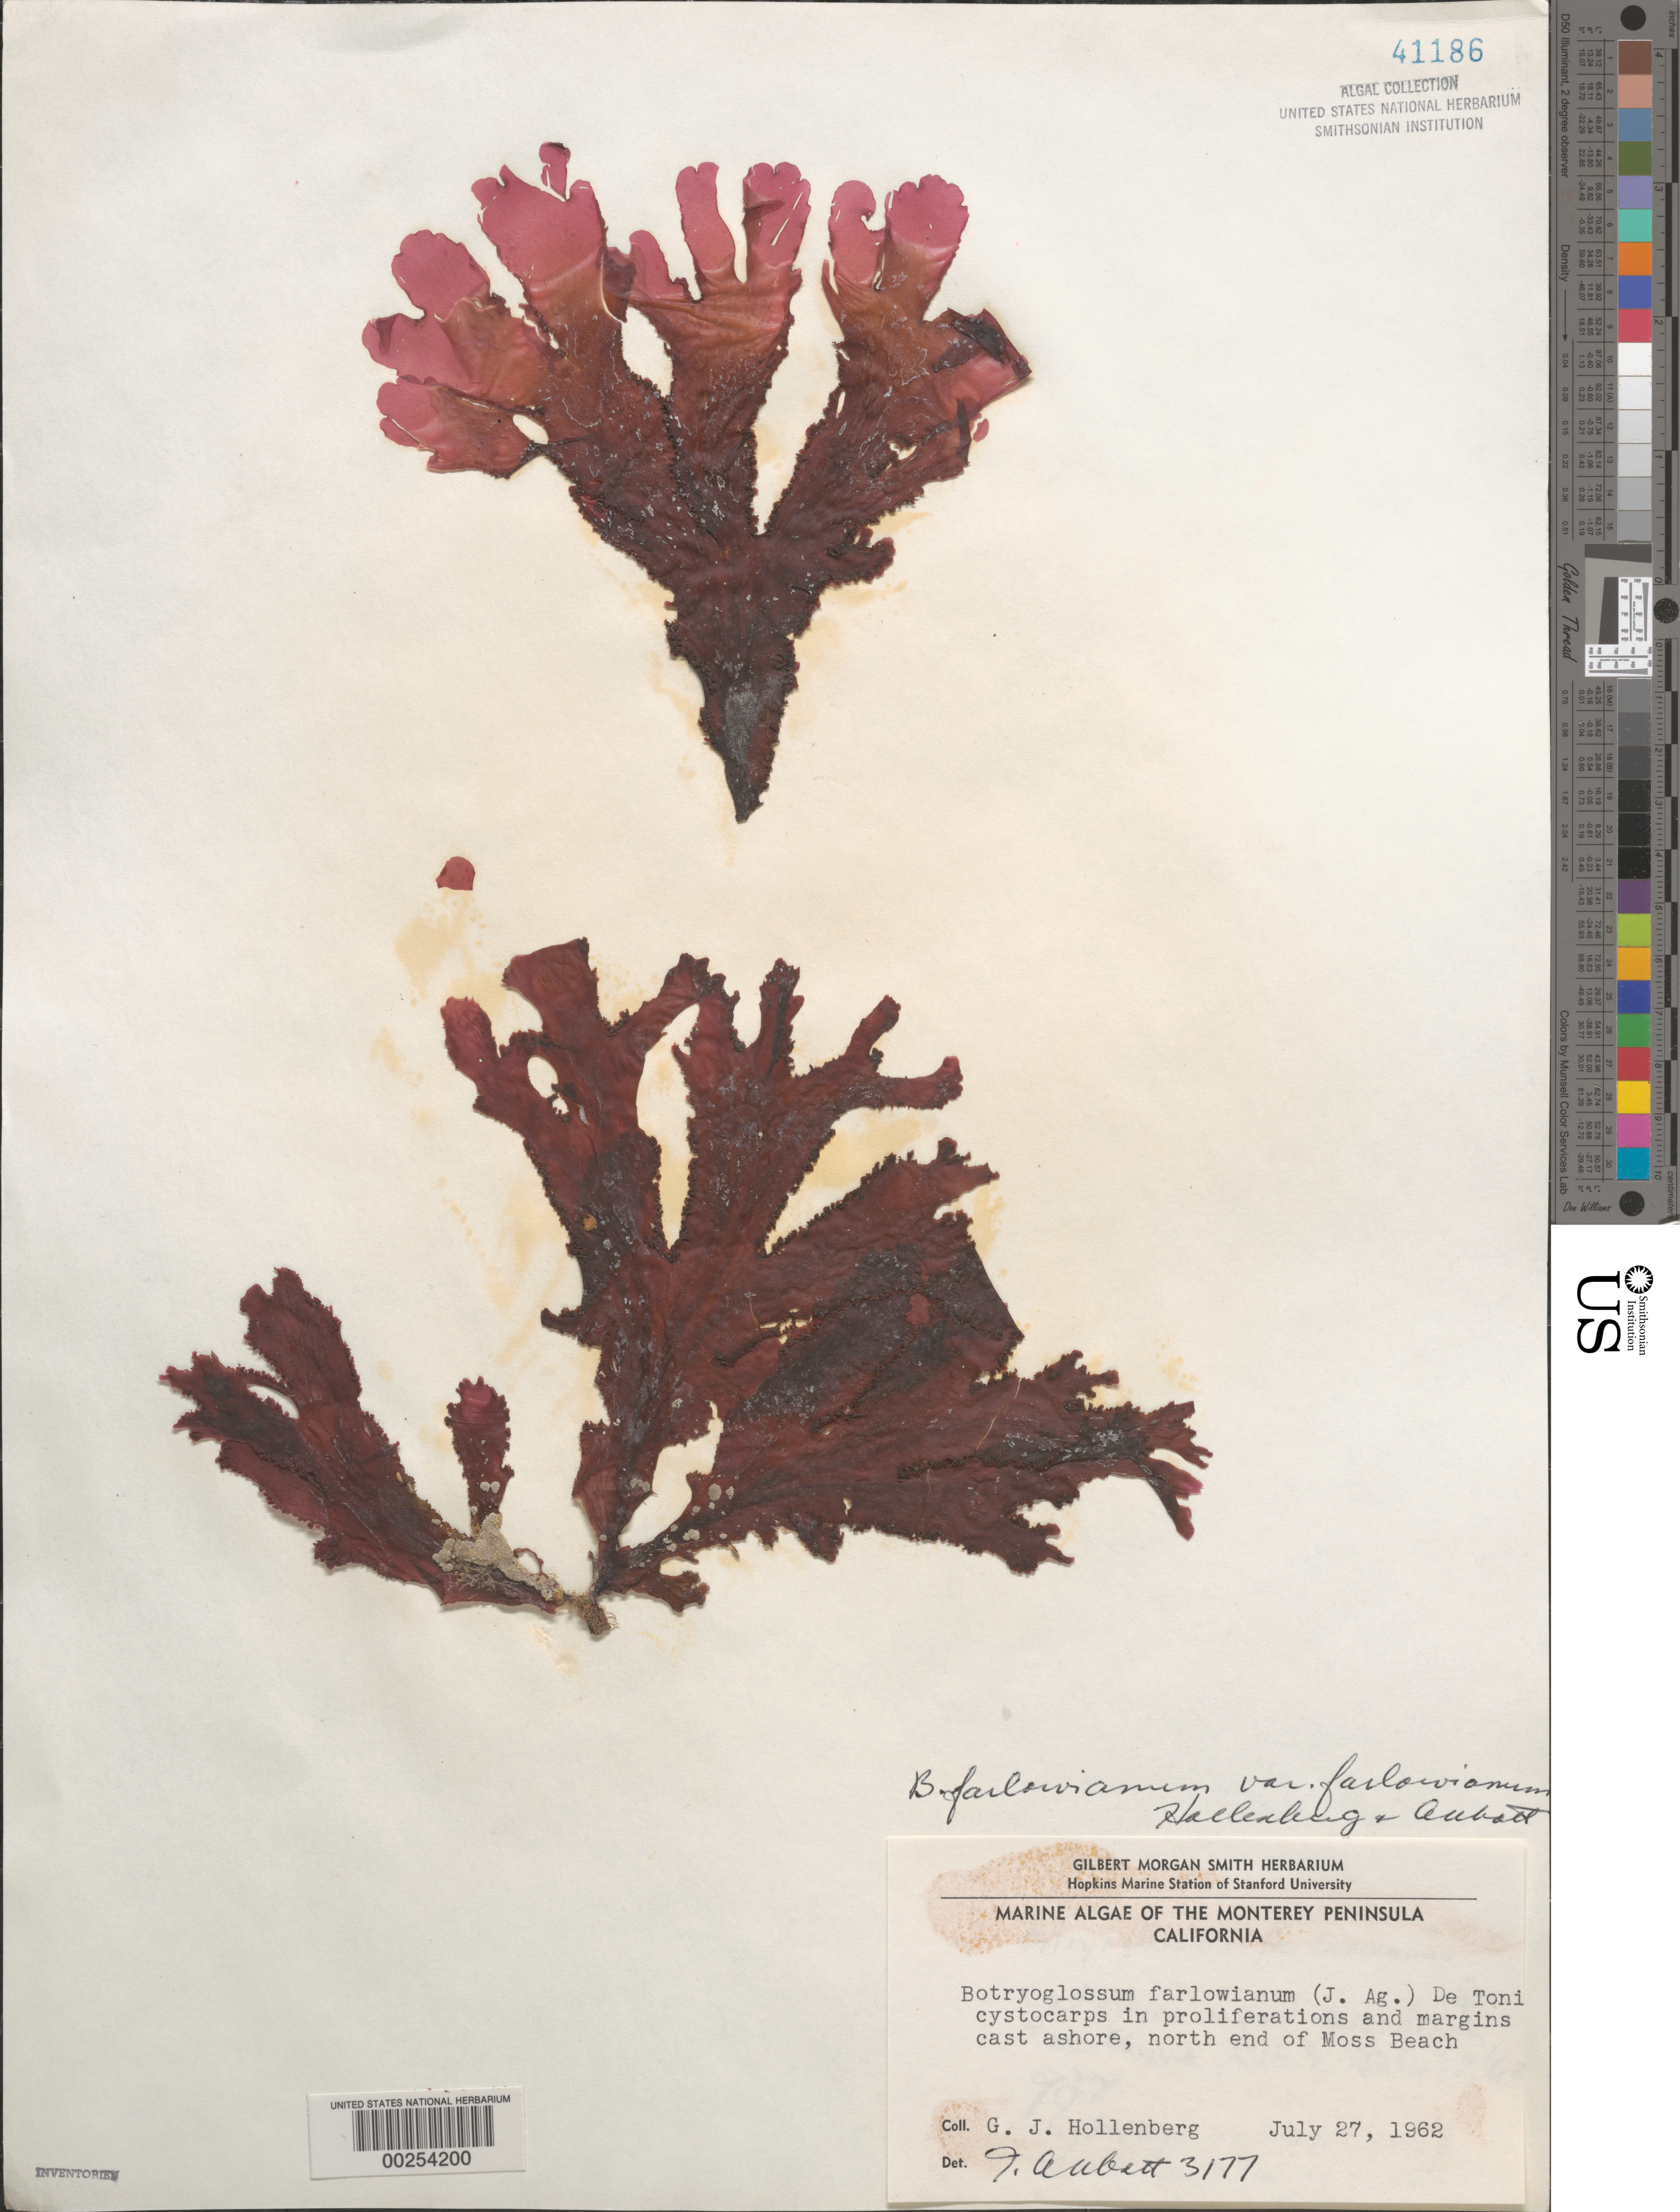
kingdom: Plantae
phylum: Rhodophyta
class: Florideophyceae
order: Ceramiales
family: Delesseriaceae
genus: Botryoglossum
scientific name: Botryoglossum farlowianum var. farlowianum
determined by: Abbott, Isabella A.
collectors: G. Hollenberg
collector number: IAA 3177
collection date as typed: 27 Jul 1962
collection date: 1962-07-27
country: United States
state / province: California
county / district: Monterey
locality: Moss Beach, north end, Monterey Peninsula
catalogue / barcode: US 41186